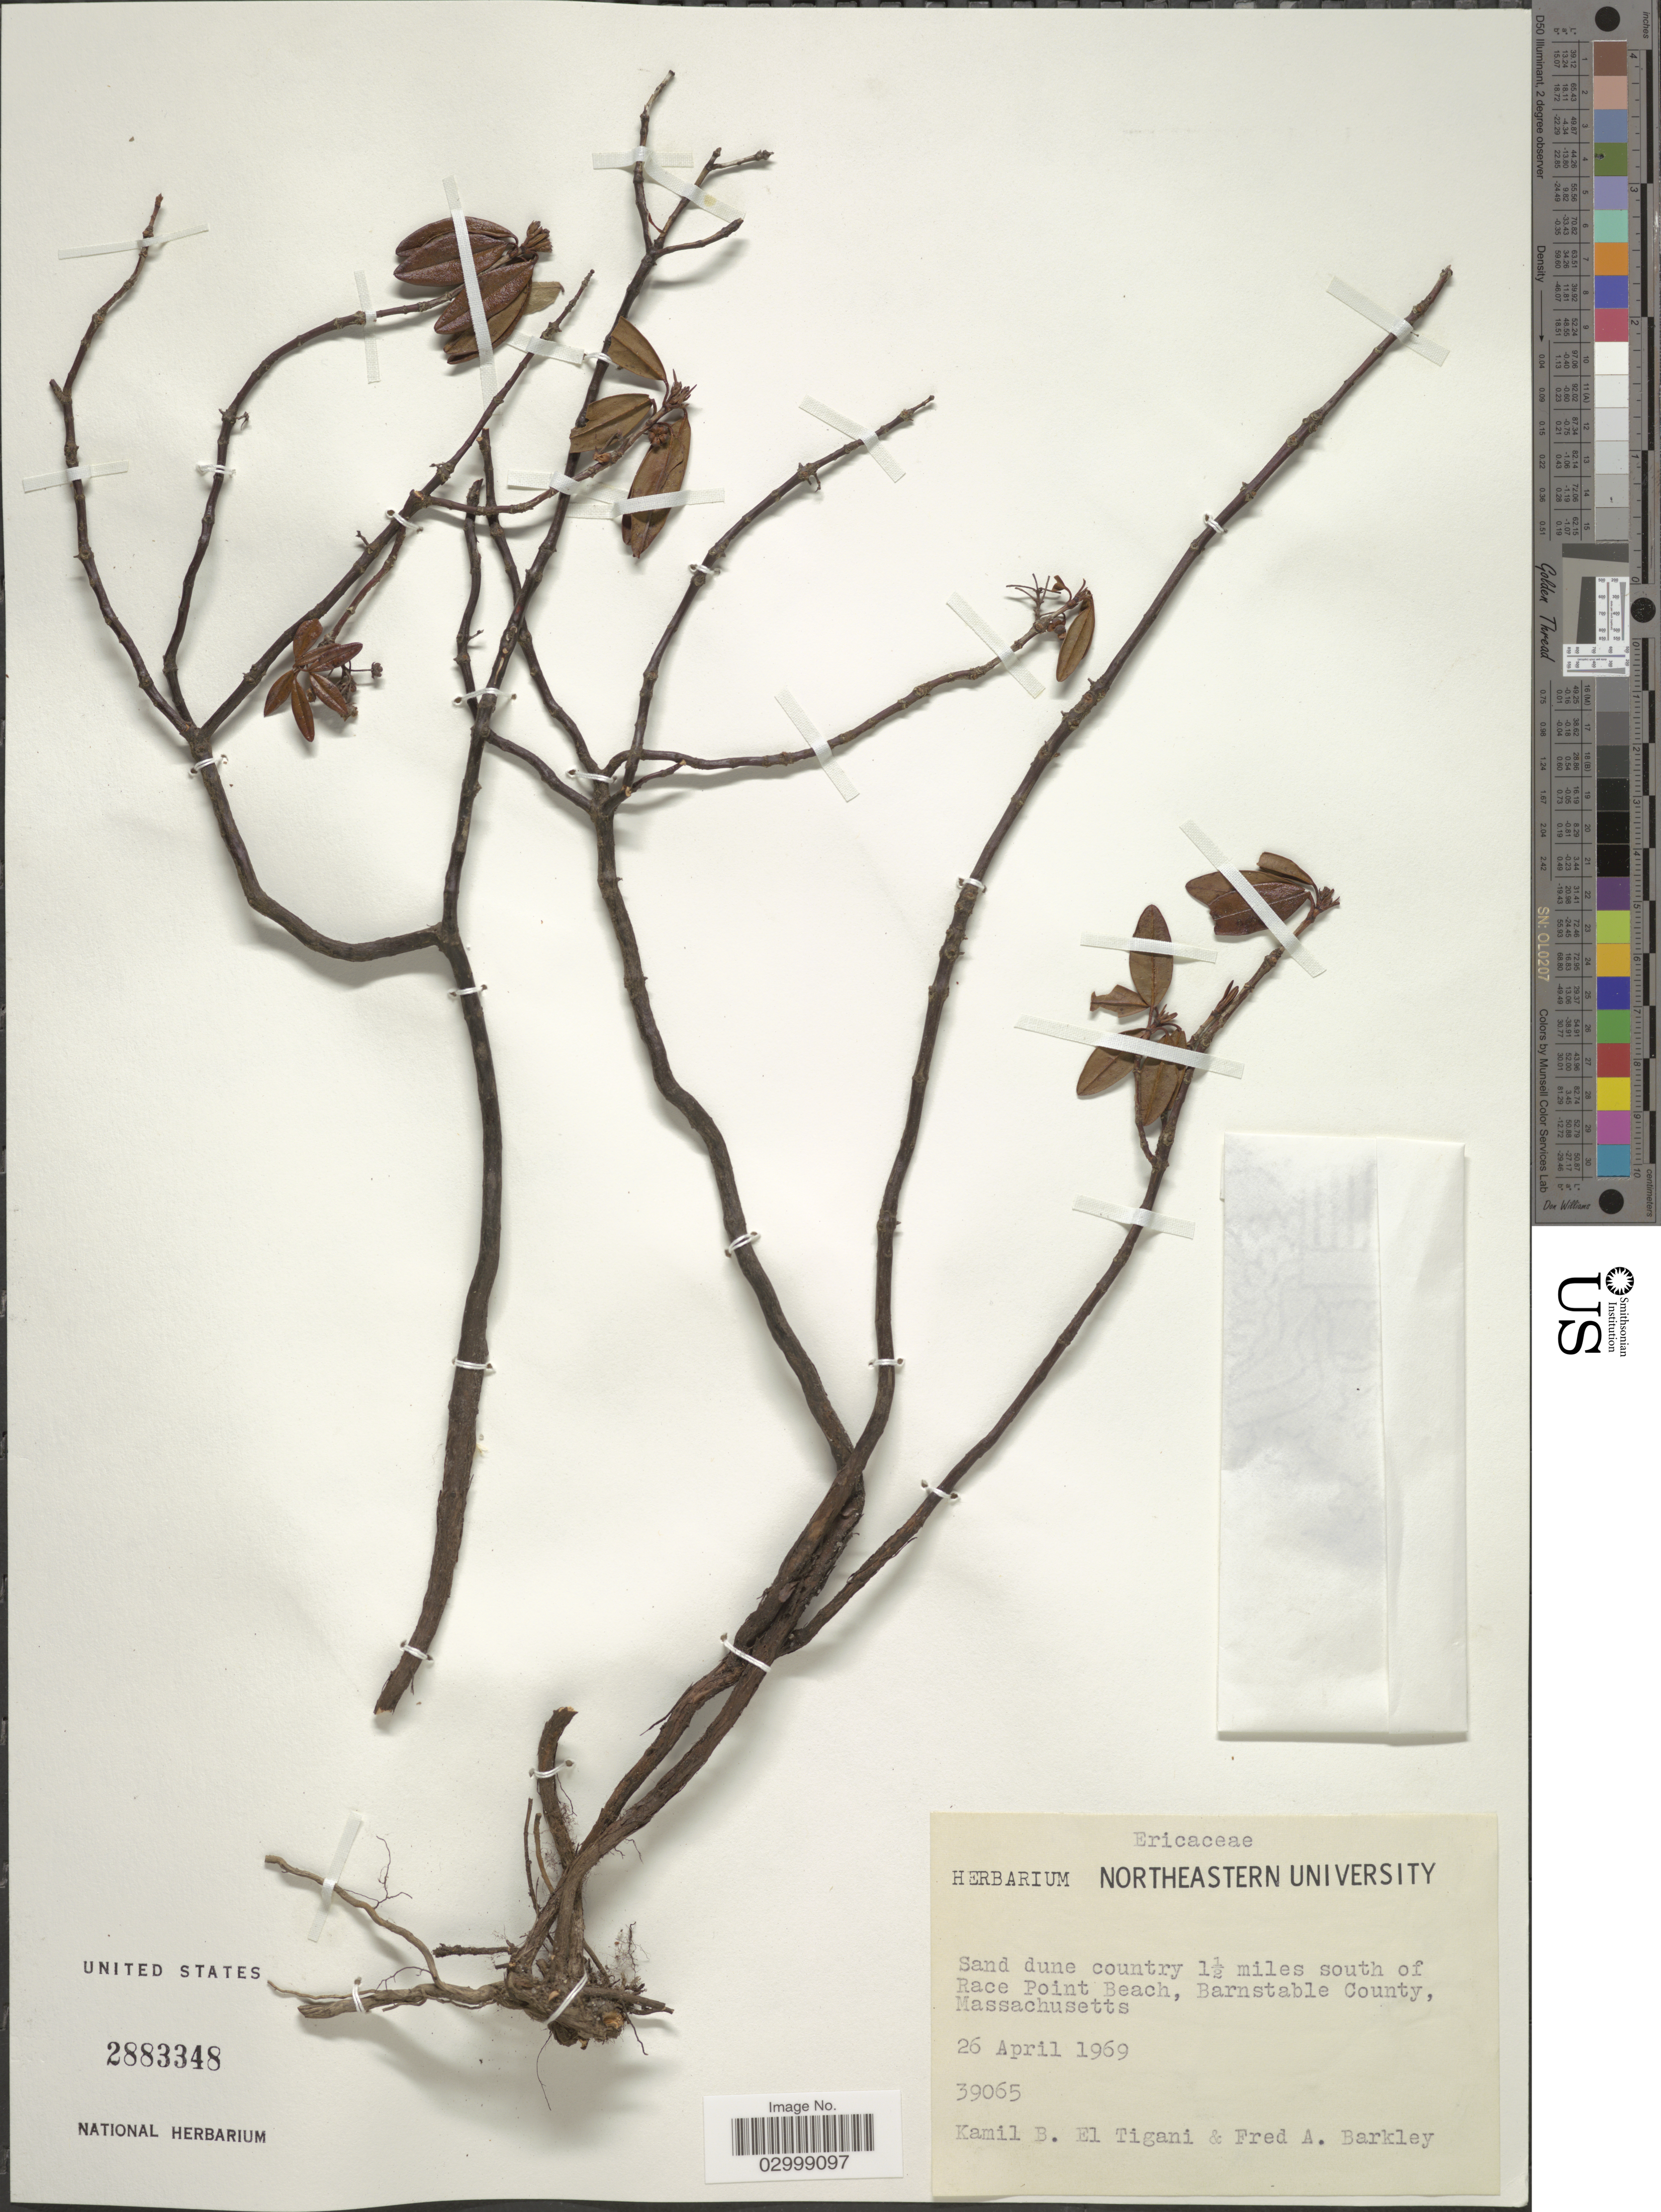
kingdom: Plantae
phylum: Tracheophyta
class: Magnoliopsida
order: Ericales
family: Ericaceae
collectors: K. El Tigani & F. A. Barkley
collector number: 39065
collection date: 1969-04-26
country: United States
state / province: Massachusetts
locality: Sand dune country 1½ miles south of Race Point Beach, Barnstable County.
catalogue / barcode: US 2883348